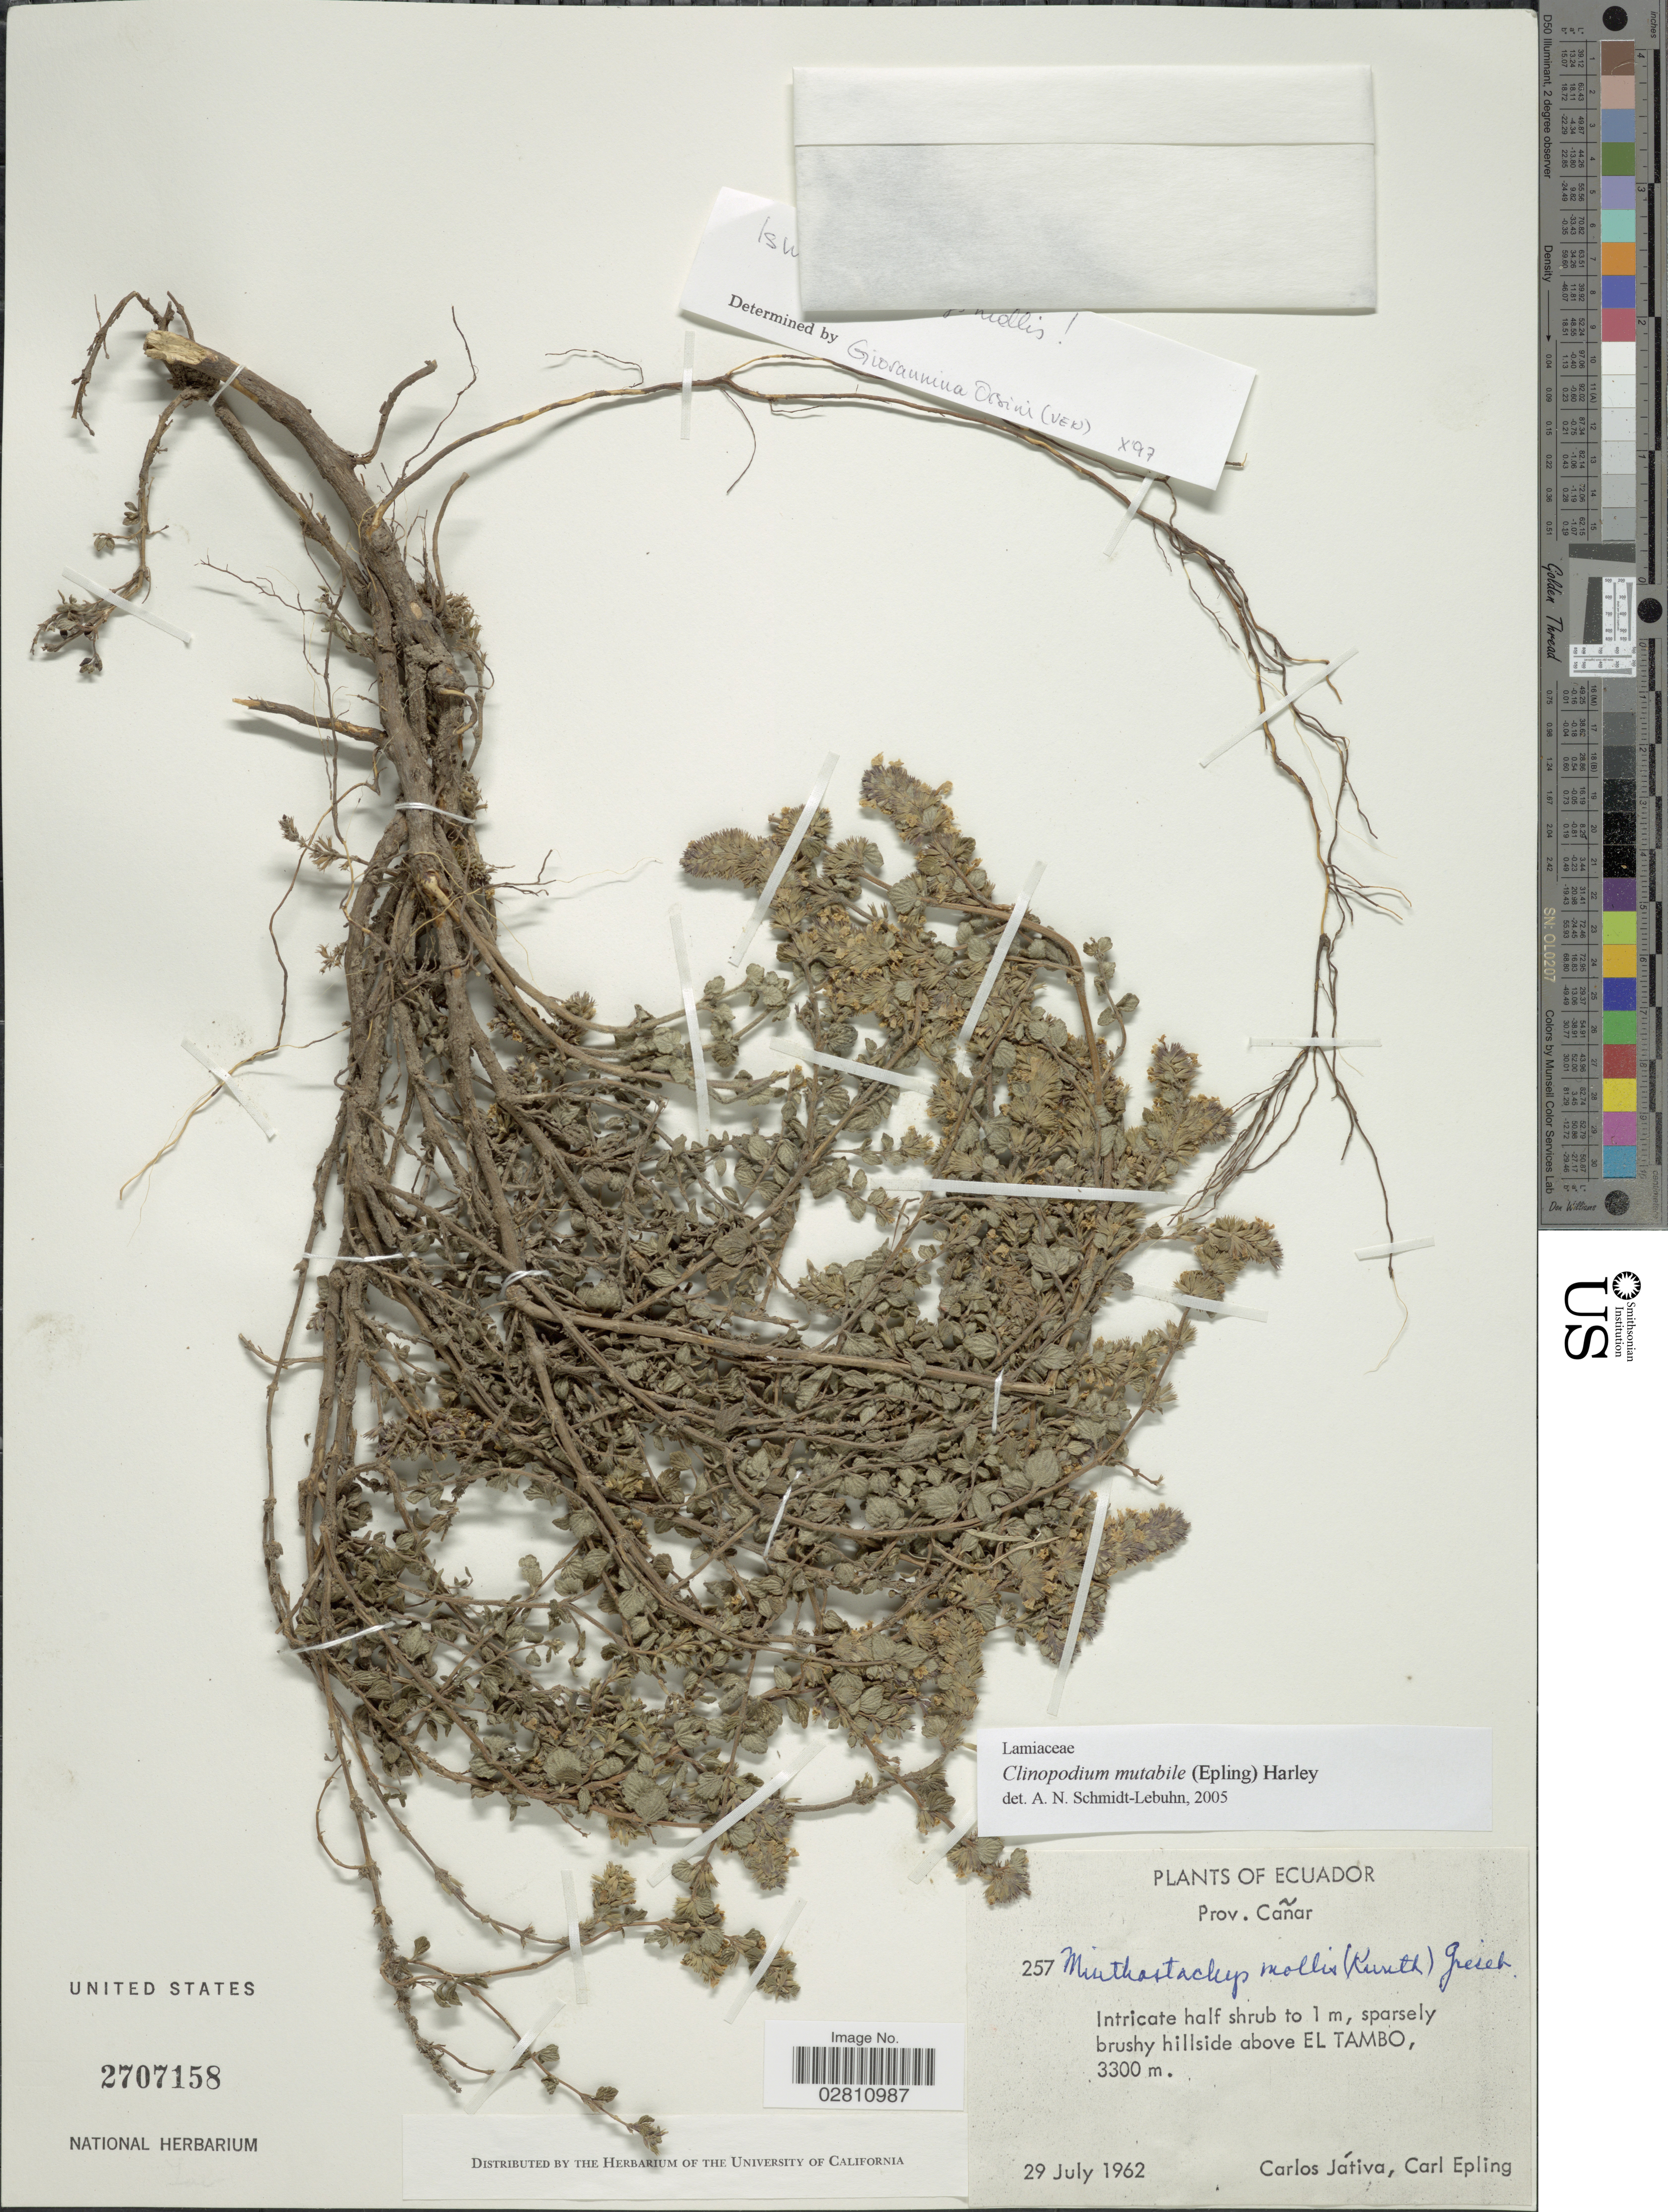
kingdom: Plantae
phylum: Tracheophyta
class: Magnoliopsida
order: Lamiales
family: Lamiaceae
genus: Clinopodium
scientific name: Clinopodium mutabile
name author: (Epling) Harley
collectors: C. D. Játiva & C. C. Epling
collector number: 257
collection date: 1962-07-29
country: Ecuador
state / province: Cañar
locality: Prov. Cañar, sparsely brushy hillside above El Tambo.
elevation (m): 3300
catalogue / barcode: US 2707158